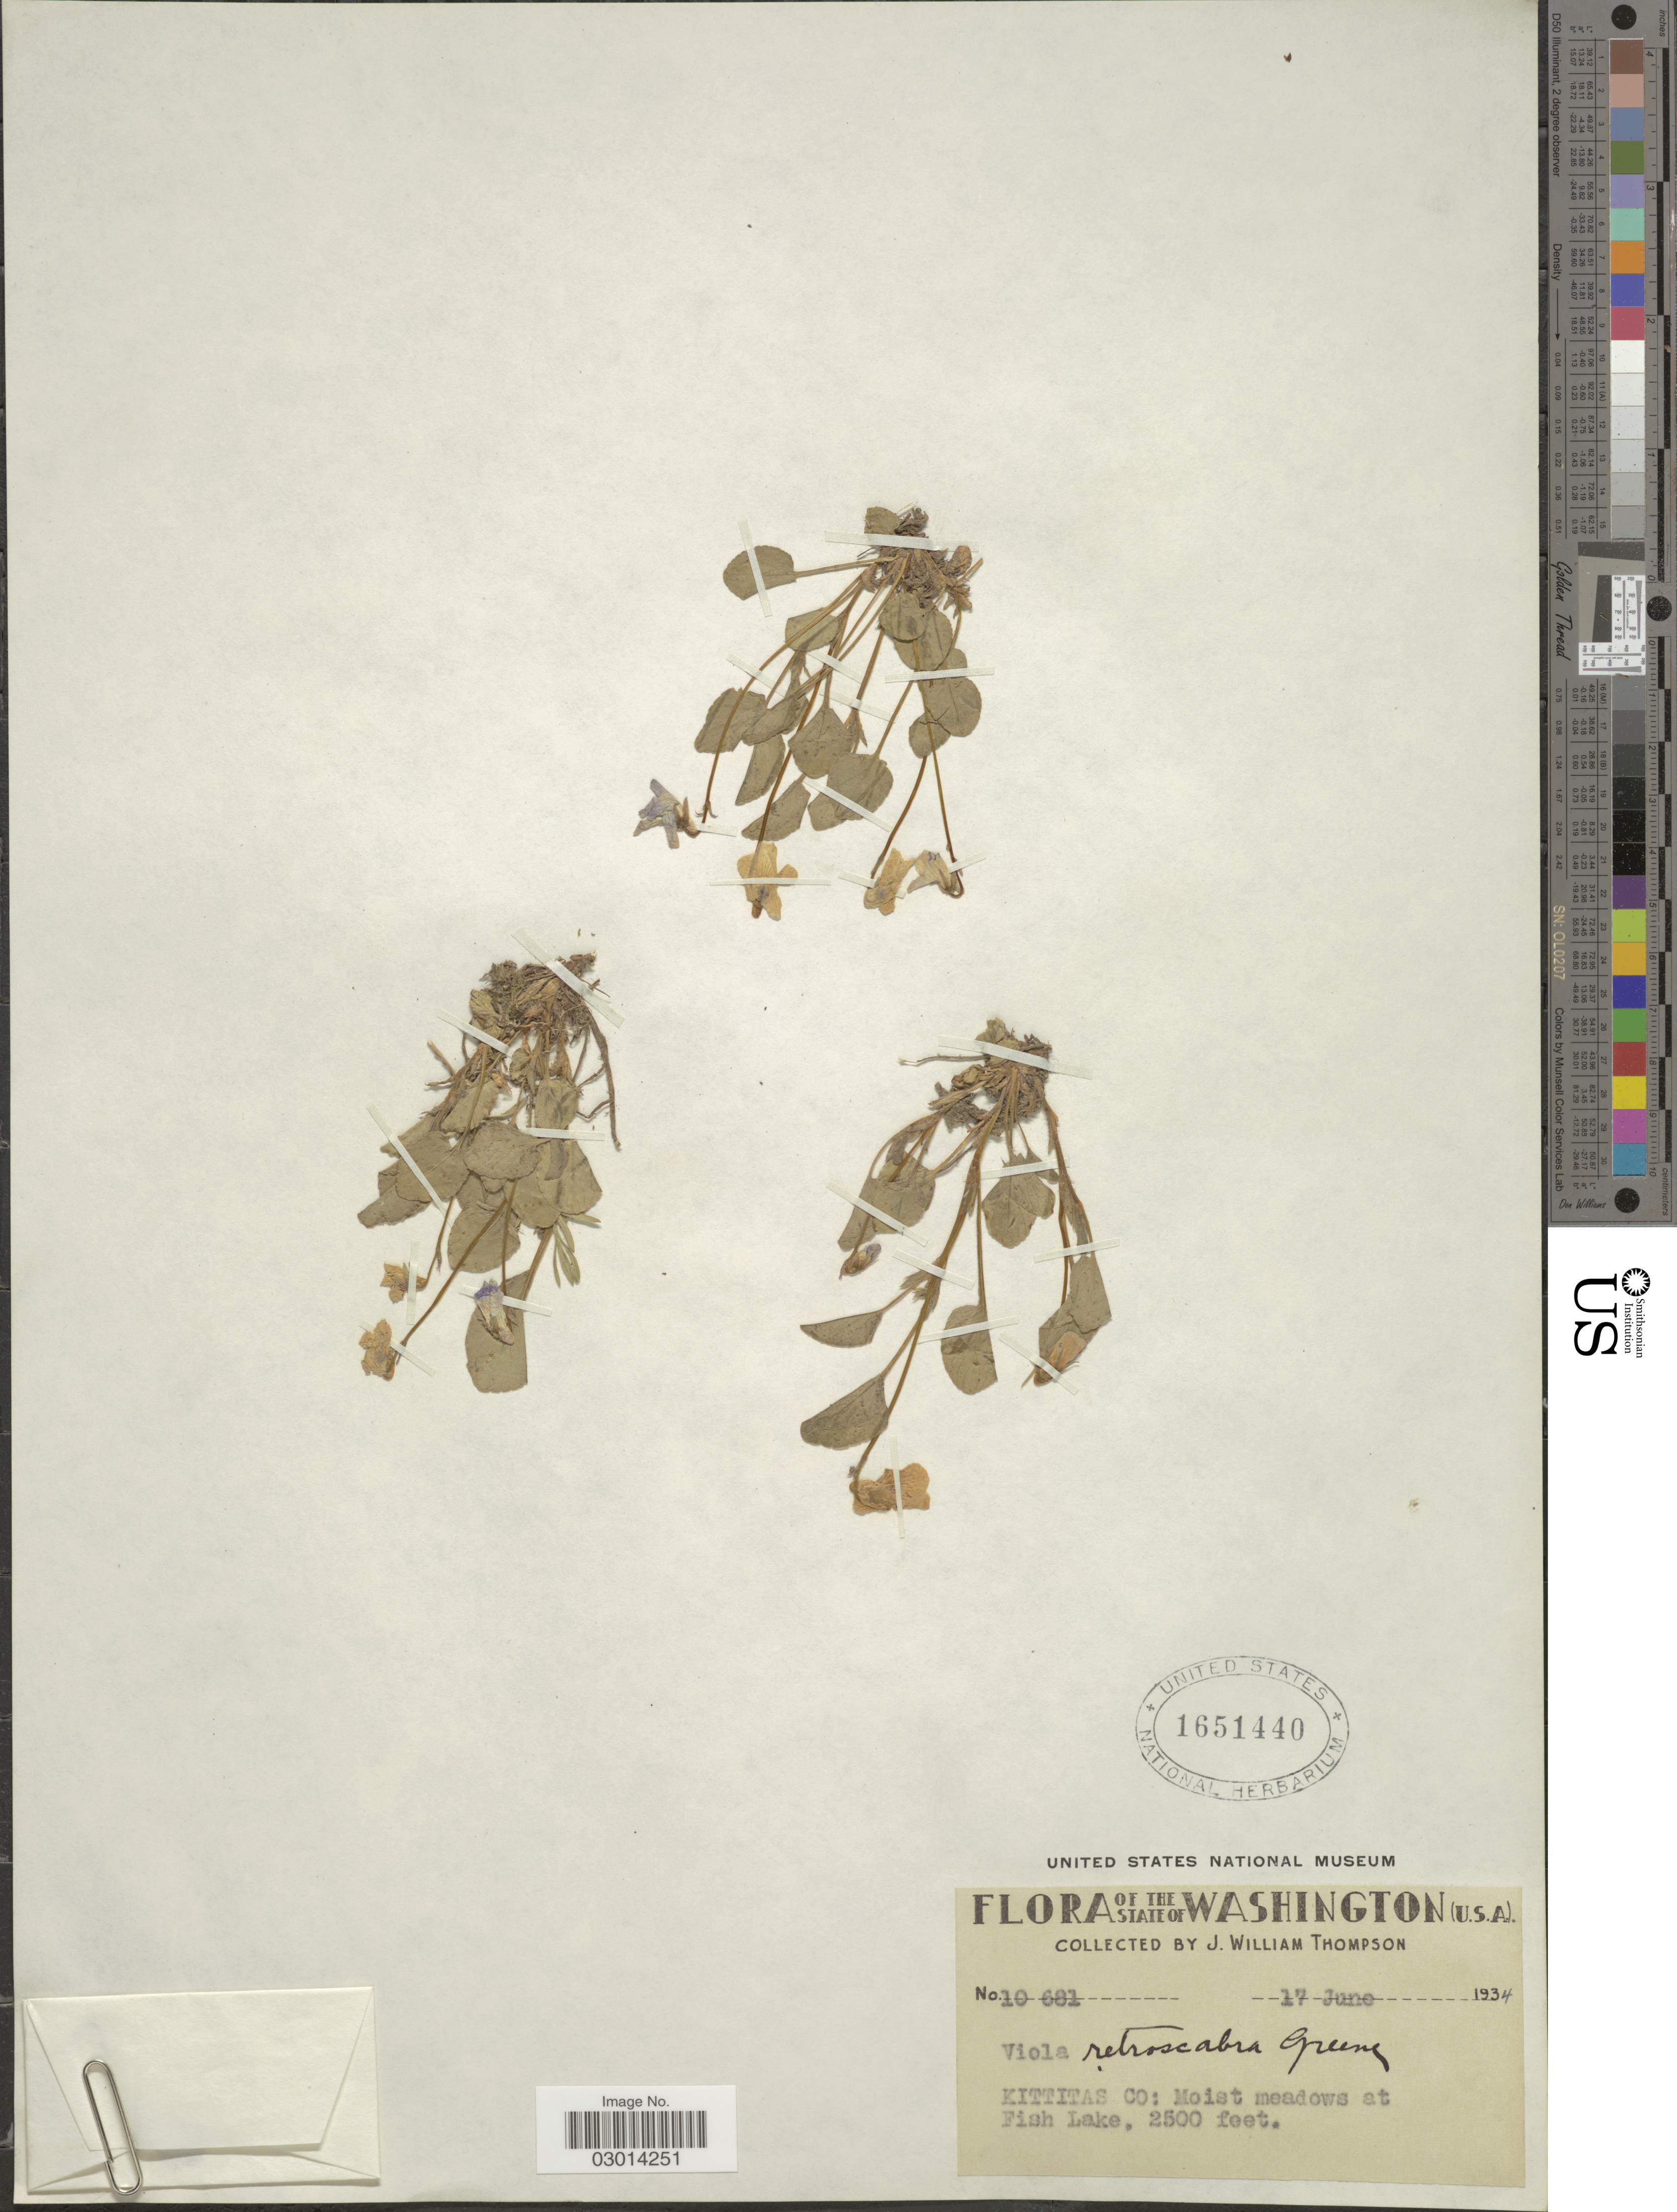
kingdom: Plantae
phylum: Tracheophyta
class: Magnoliopsida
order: Malpighiales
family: Violaceae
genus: Viola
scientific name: Viola retroscabra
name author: Greene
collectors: J. W. Thompson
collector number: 10681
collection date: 1934-06-17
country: United States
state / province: Washington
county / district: Kittitas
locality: U.S.A. Kittitas Co: Fish Lake.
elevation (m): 762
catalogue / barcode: US 1651440